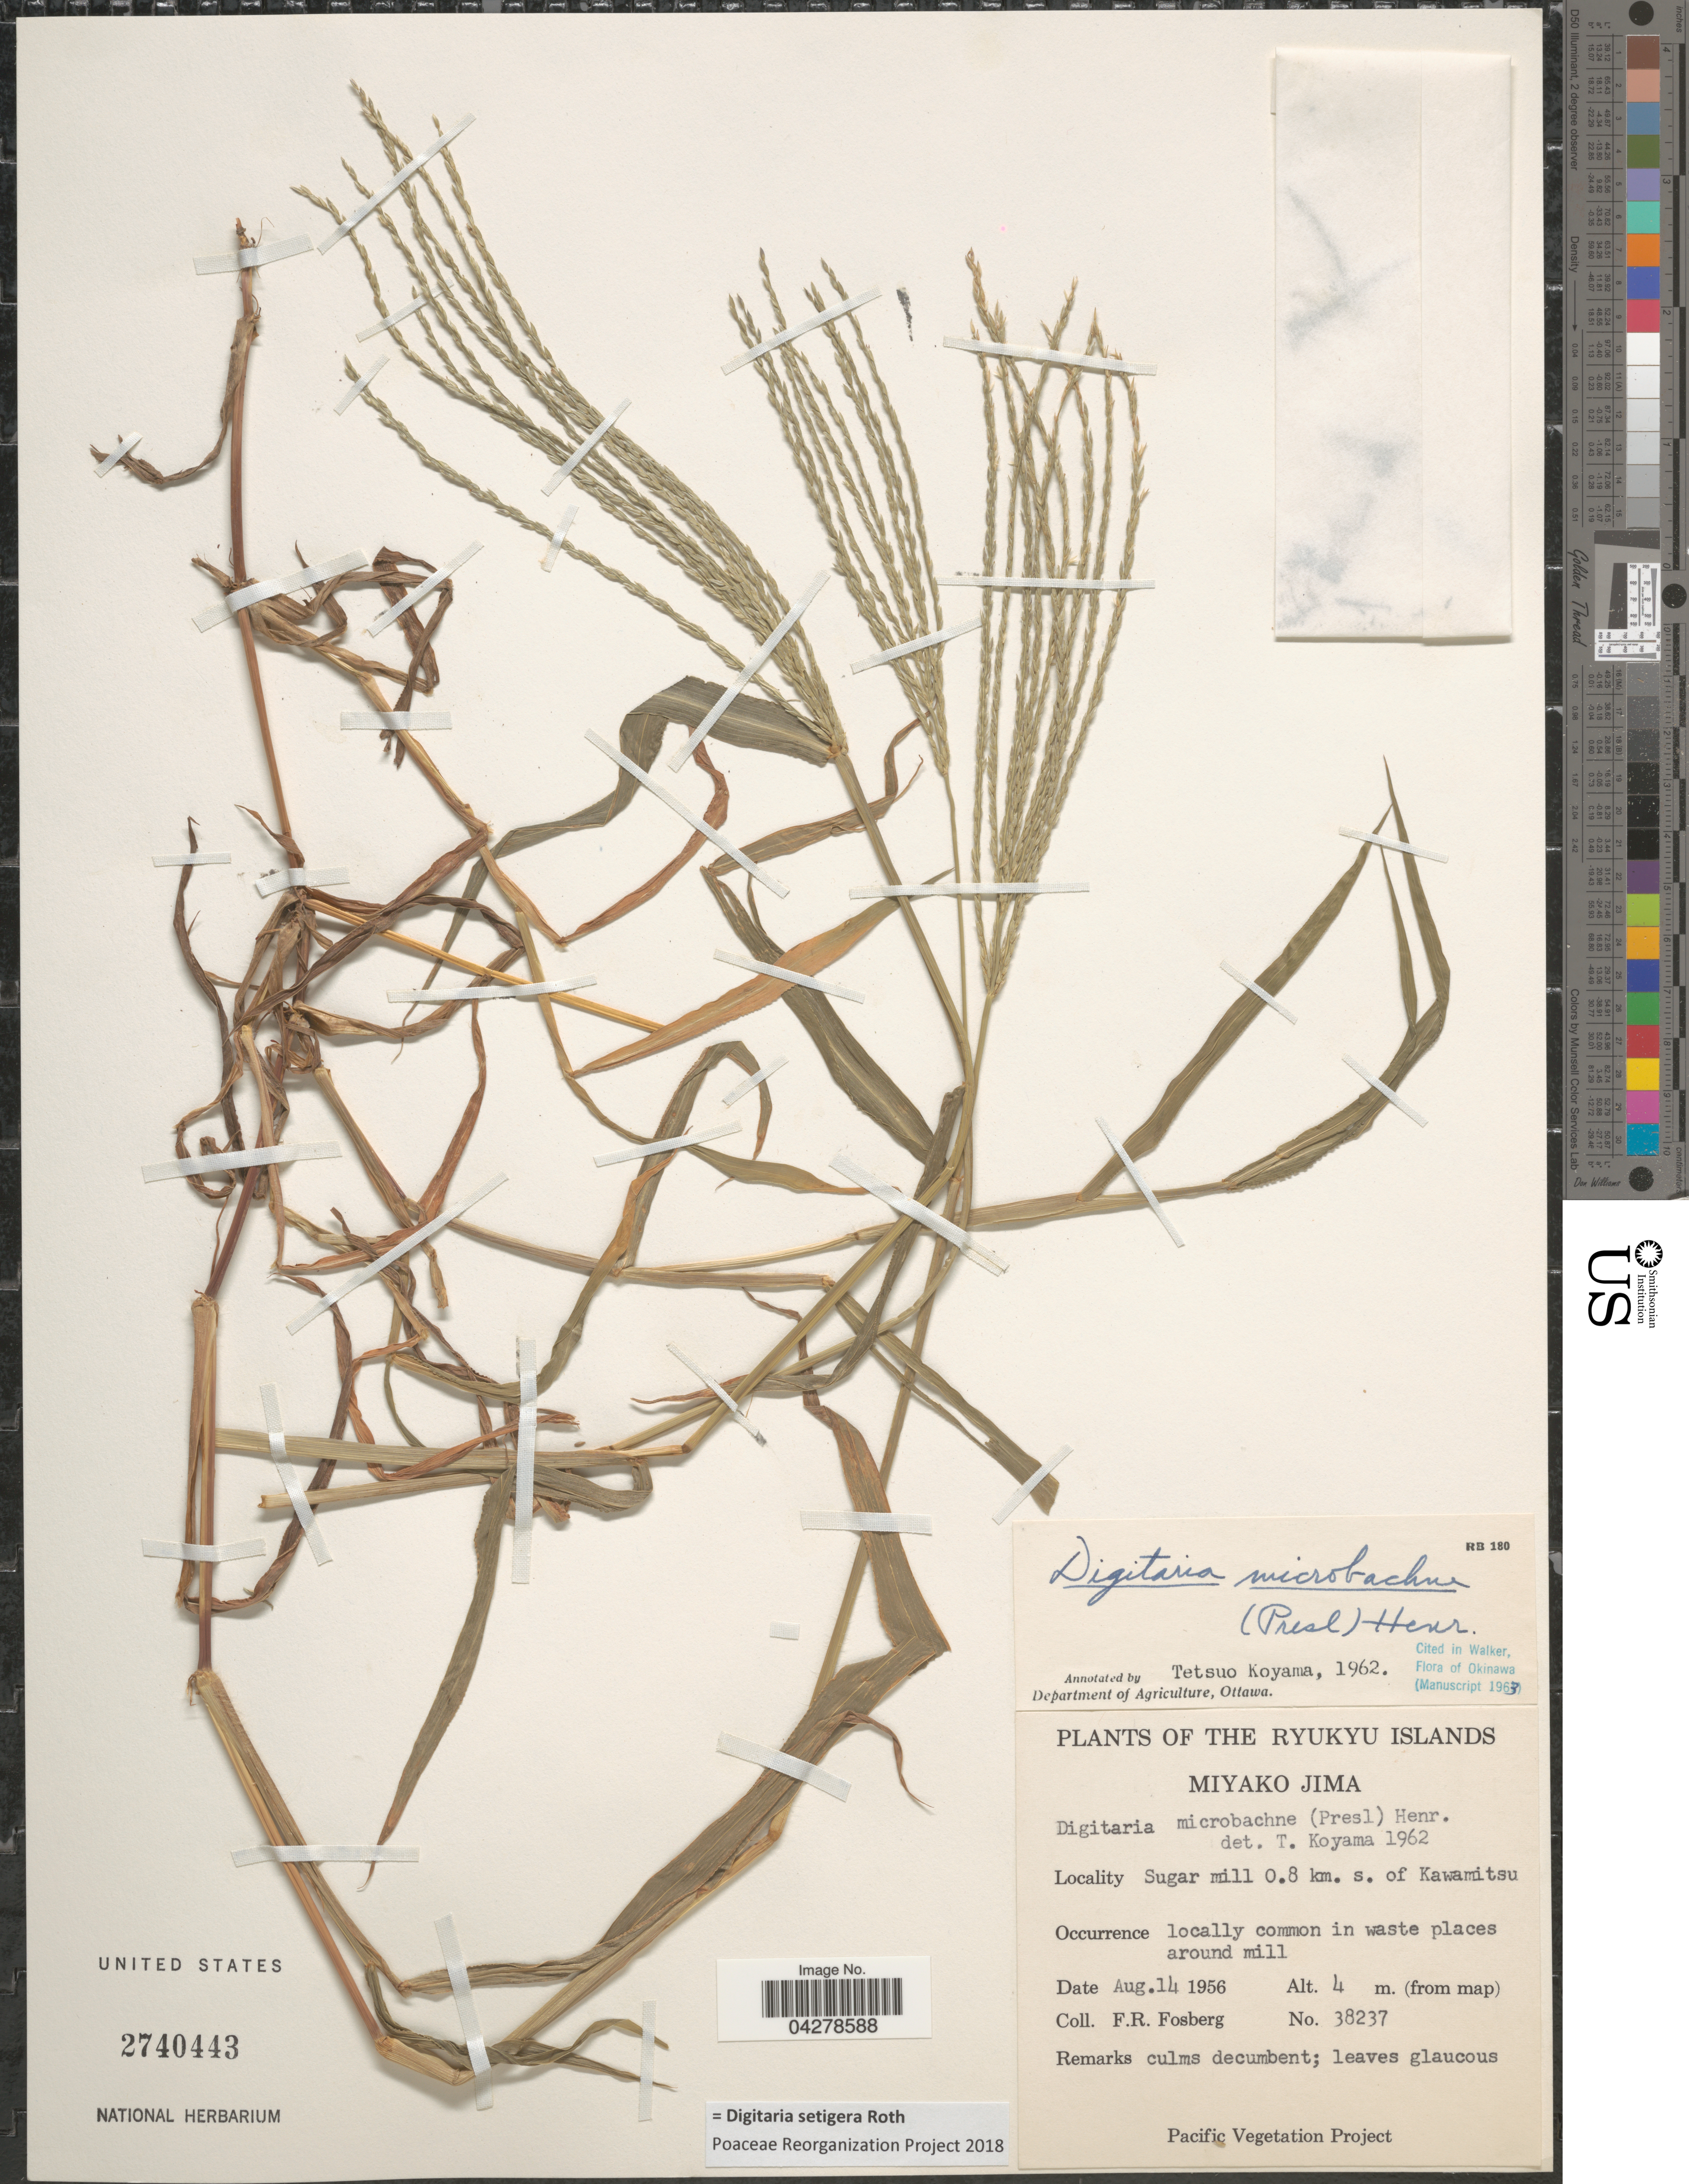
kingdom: Plantae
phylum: Tracheophyta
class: Liliopsida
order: Poales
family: Poaceae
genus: Digitaria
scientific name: Digitaria setigera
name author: Roth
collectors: F. R. Fosberg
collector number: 38237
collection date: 1956-08-14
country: Japan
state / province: Okinawa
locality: The Ryukyu Islands. Miyako Jima. Sugar mill 0.8 km. s. of Kawamitsu. Locally common in waste places around mill.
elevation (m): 4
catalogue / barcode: US 2740443